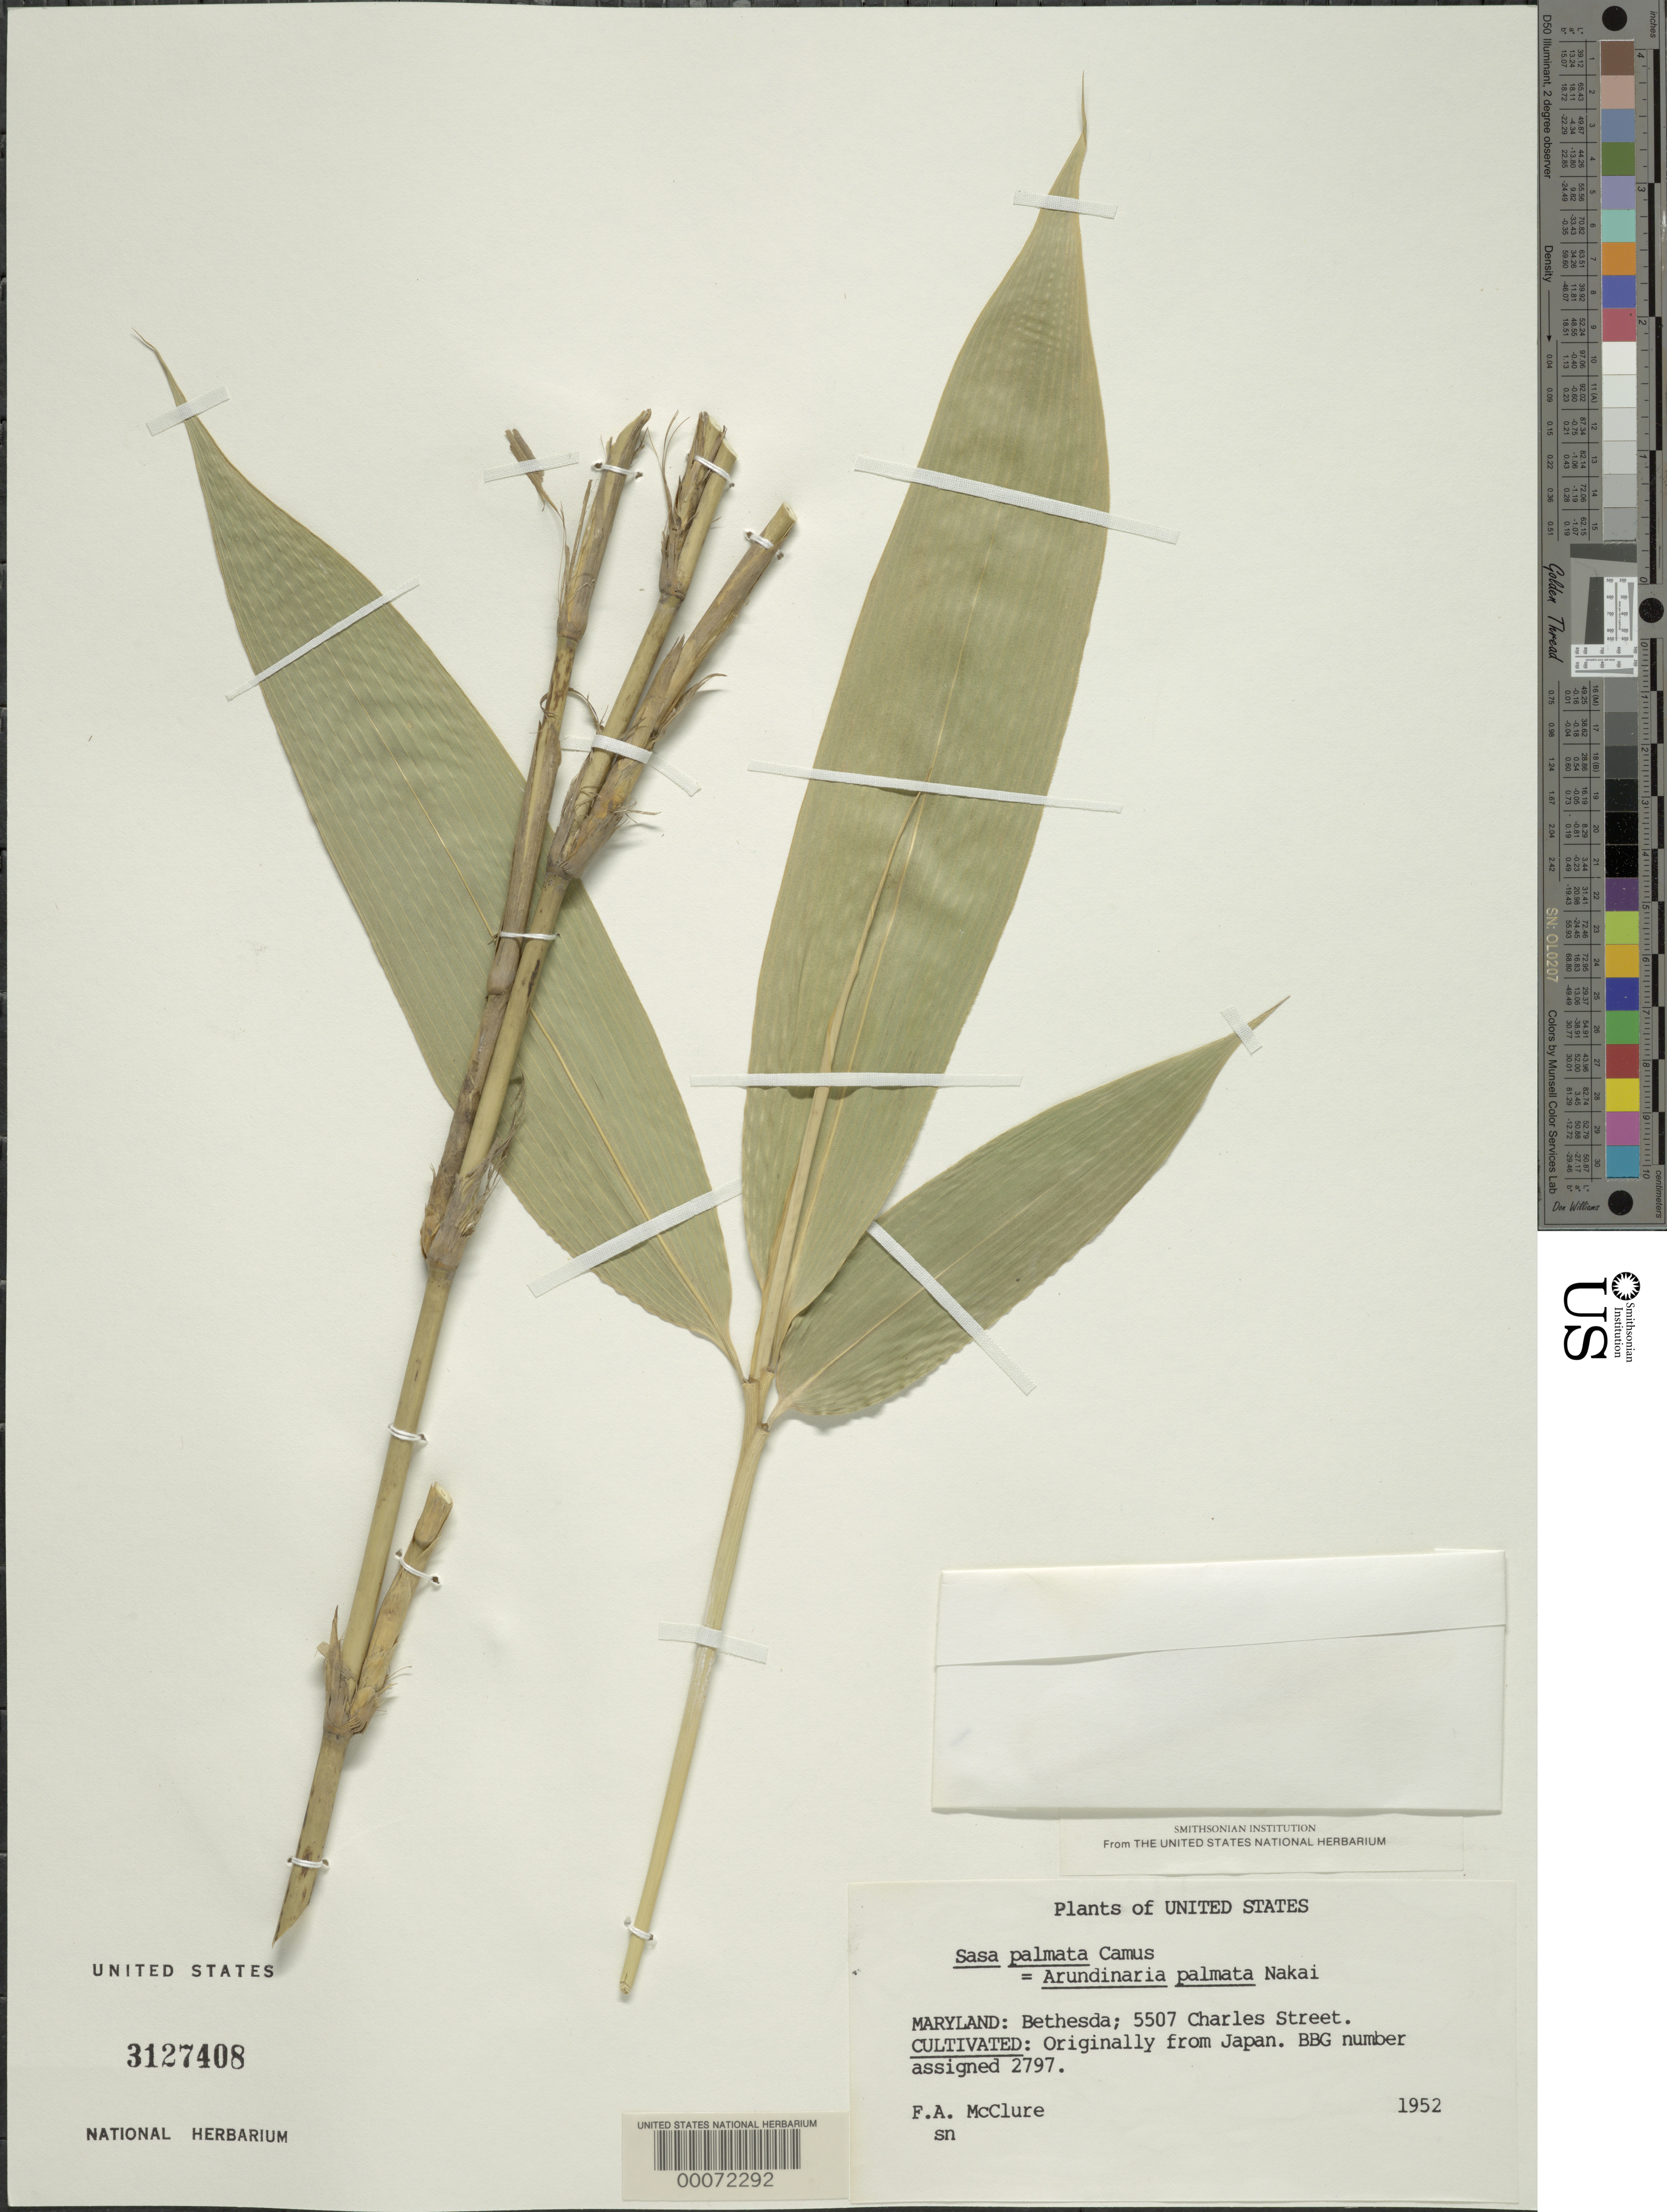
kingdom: Plantae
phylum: Tracheophyta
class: Liliopsida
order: Poales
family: Poaceae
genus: Arundinaria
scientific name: Arundinaria palmata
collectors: F. A. McClure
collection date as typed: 1952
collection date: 1952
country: United States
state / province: Maryland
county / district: Montgomery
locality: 5507 Charles Street, Bethesda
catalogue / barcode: US 3127408